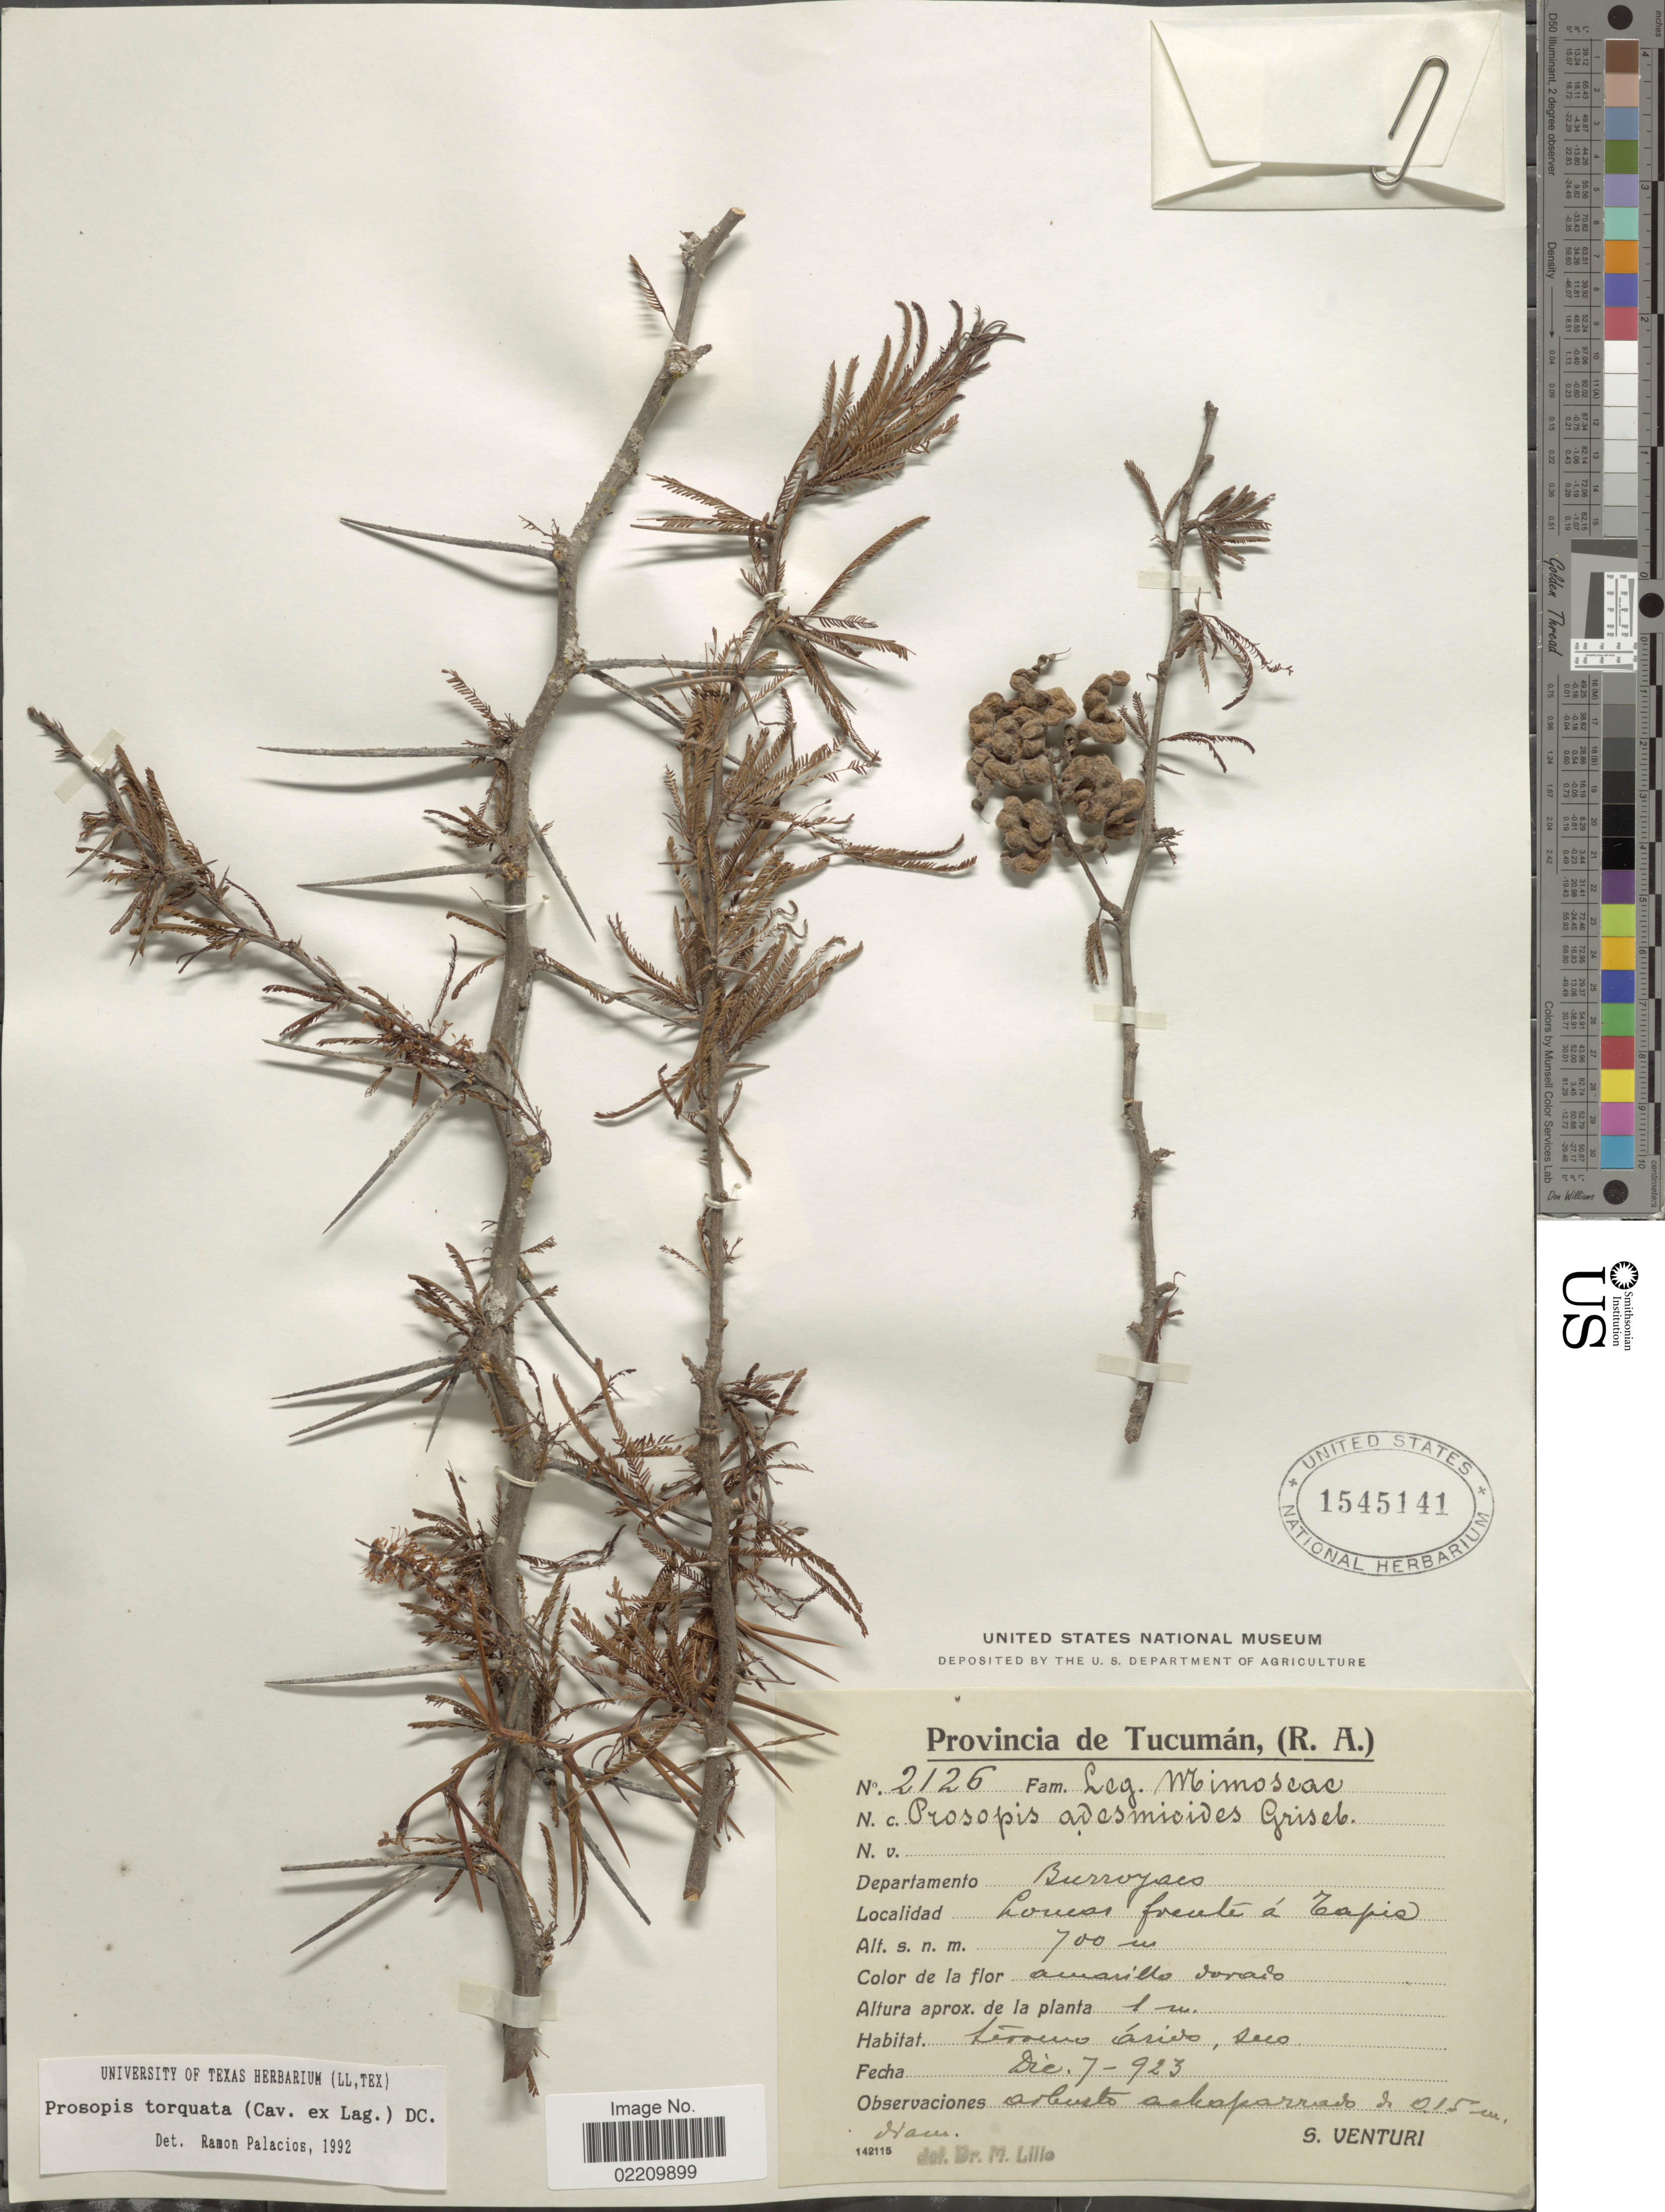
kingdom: Plantae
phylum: Tracheophyta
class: Magnoliopsida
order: Fabales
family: Fabaceae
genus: Strombocarpa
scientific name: Strombocarpa torquata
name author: (Lag.) Hutch.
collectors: S. Venturi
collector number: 2126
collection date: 1923-12-07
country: Argentina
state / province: Tucuman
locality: Departamento Burroyaco, Lomas frente a Tapia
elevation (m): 700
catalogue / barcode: US 1545141